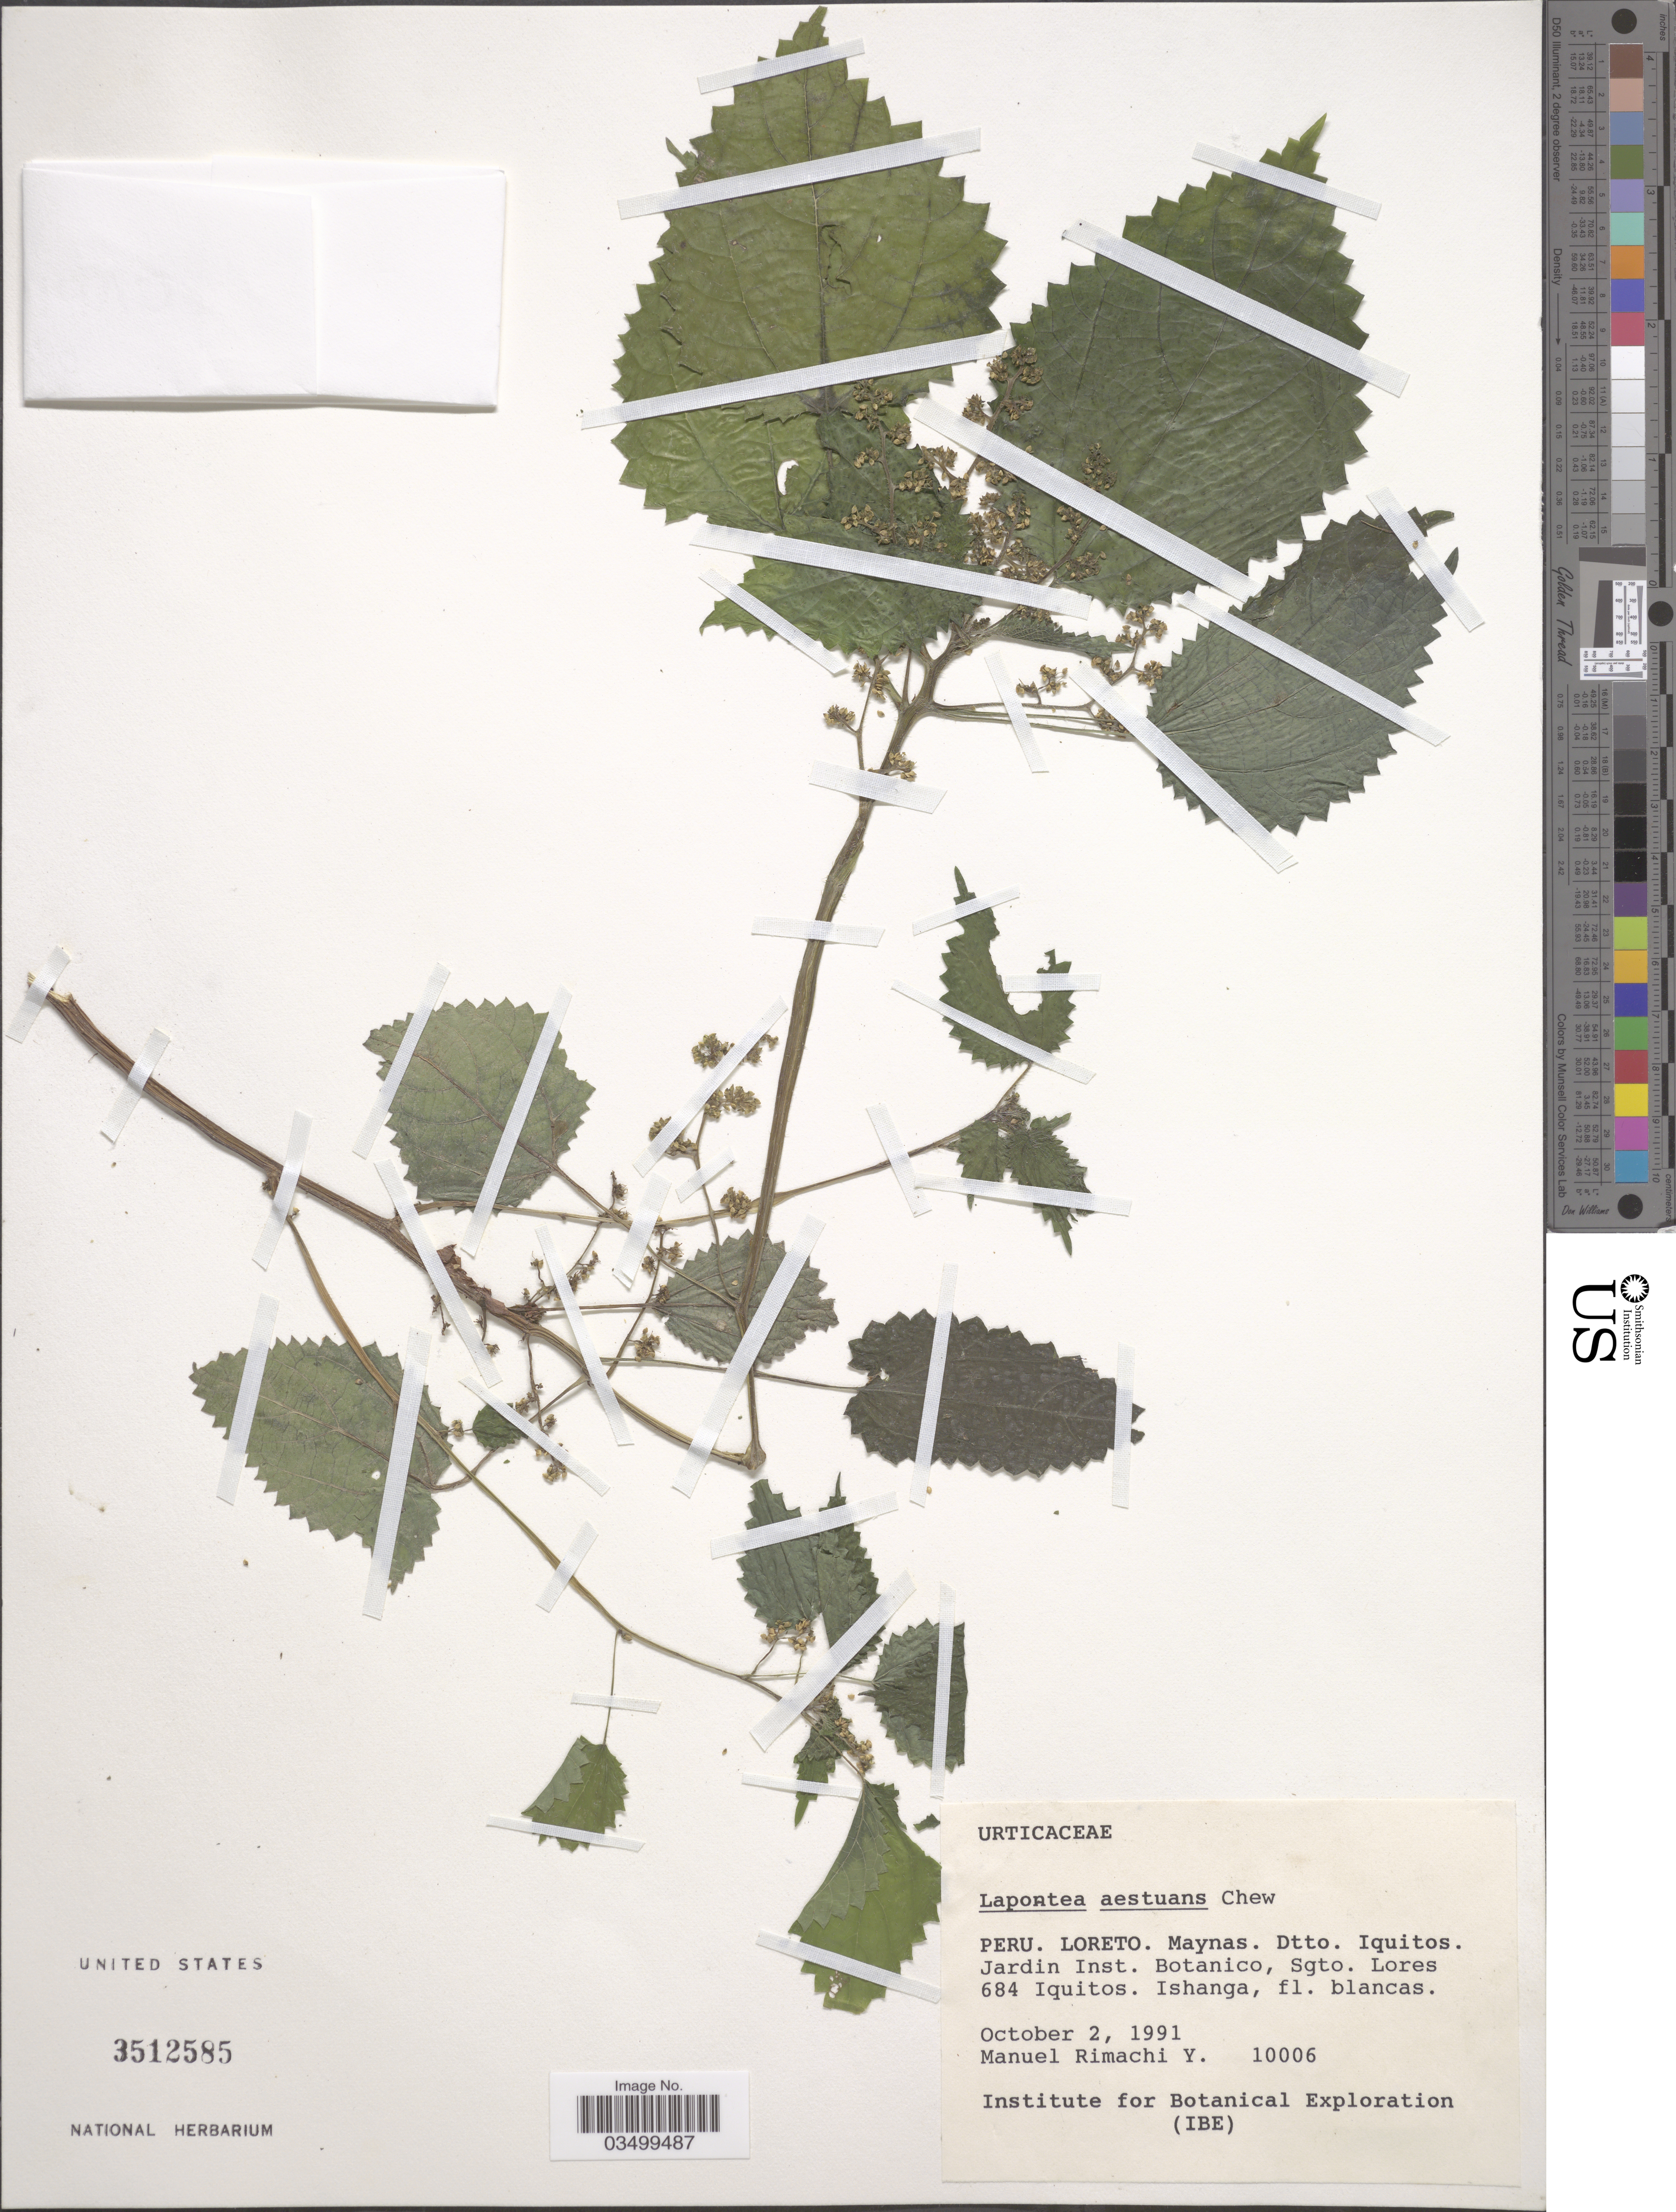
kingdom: Plantae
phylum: Tracheophyta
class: Magnoliopsida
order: Rosales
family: Urticaceae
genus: Laportea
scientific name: Laportea aestuans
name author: (L.) Chew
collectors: M. Rimachi Y.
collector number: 10006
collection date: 1991-10-02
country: Peru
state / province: Loreto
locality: Maynas. Dtto. Iquitos. Jardin Inst. Botanico, Sgto. Lores 684 Iquitos. Ishanga.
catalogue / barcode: US 3512585